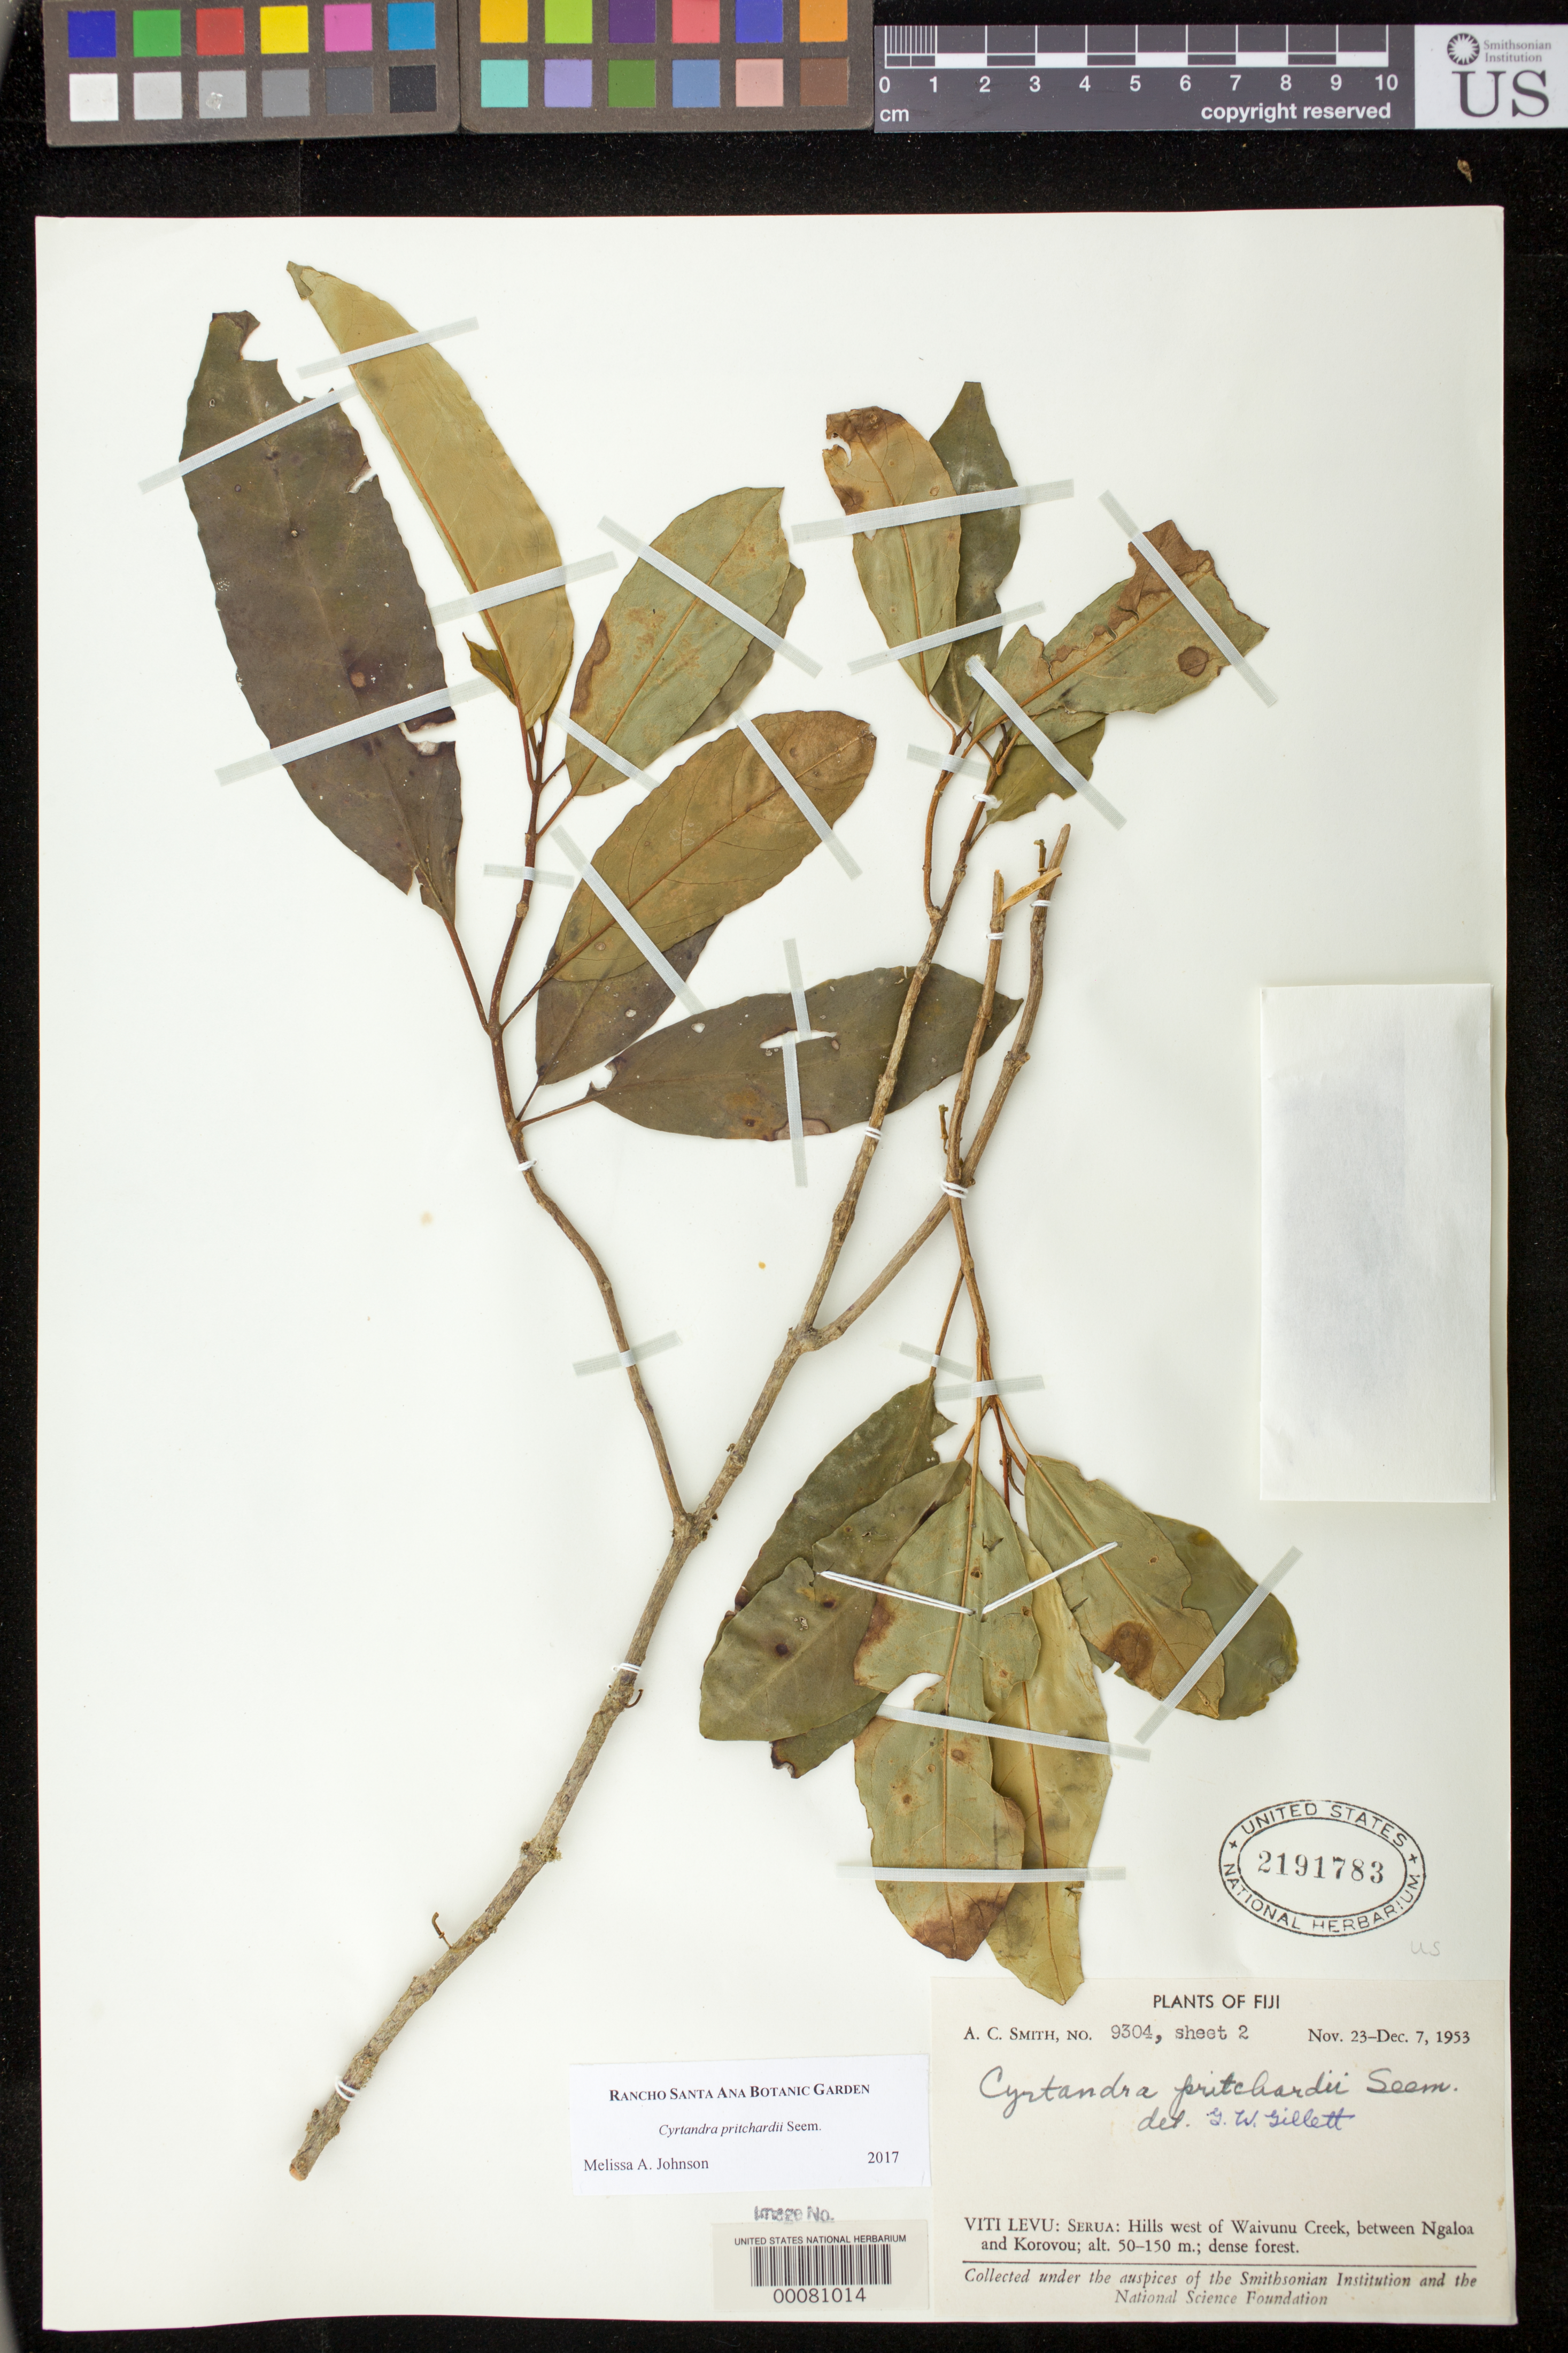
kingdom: Plantae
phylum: Tracheophyta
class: Magnoliopsida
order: Lamiales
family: Gesneriaceae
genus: Cyrtandra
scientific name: Cyrtandra pritchardii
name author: Seem.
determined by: Johnson, Melissa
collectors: A. C. Smith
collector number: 9304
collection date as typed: Nov-Dec 1953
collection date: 1953-11/1953-12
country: Fiji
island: Viti Levu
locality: Serua, hills w of waivunu creek, between ngaloa and korovou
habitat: Dense forest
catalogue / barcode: US 2191783